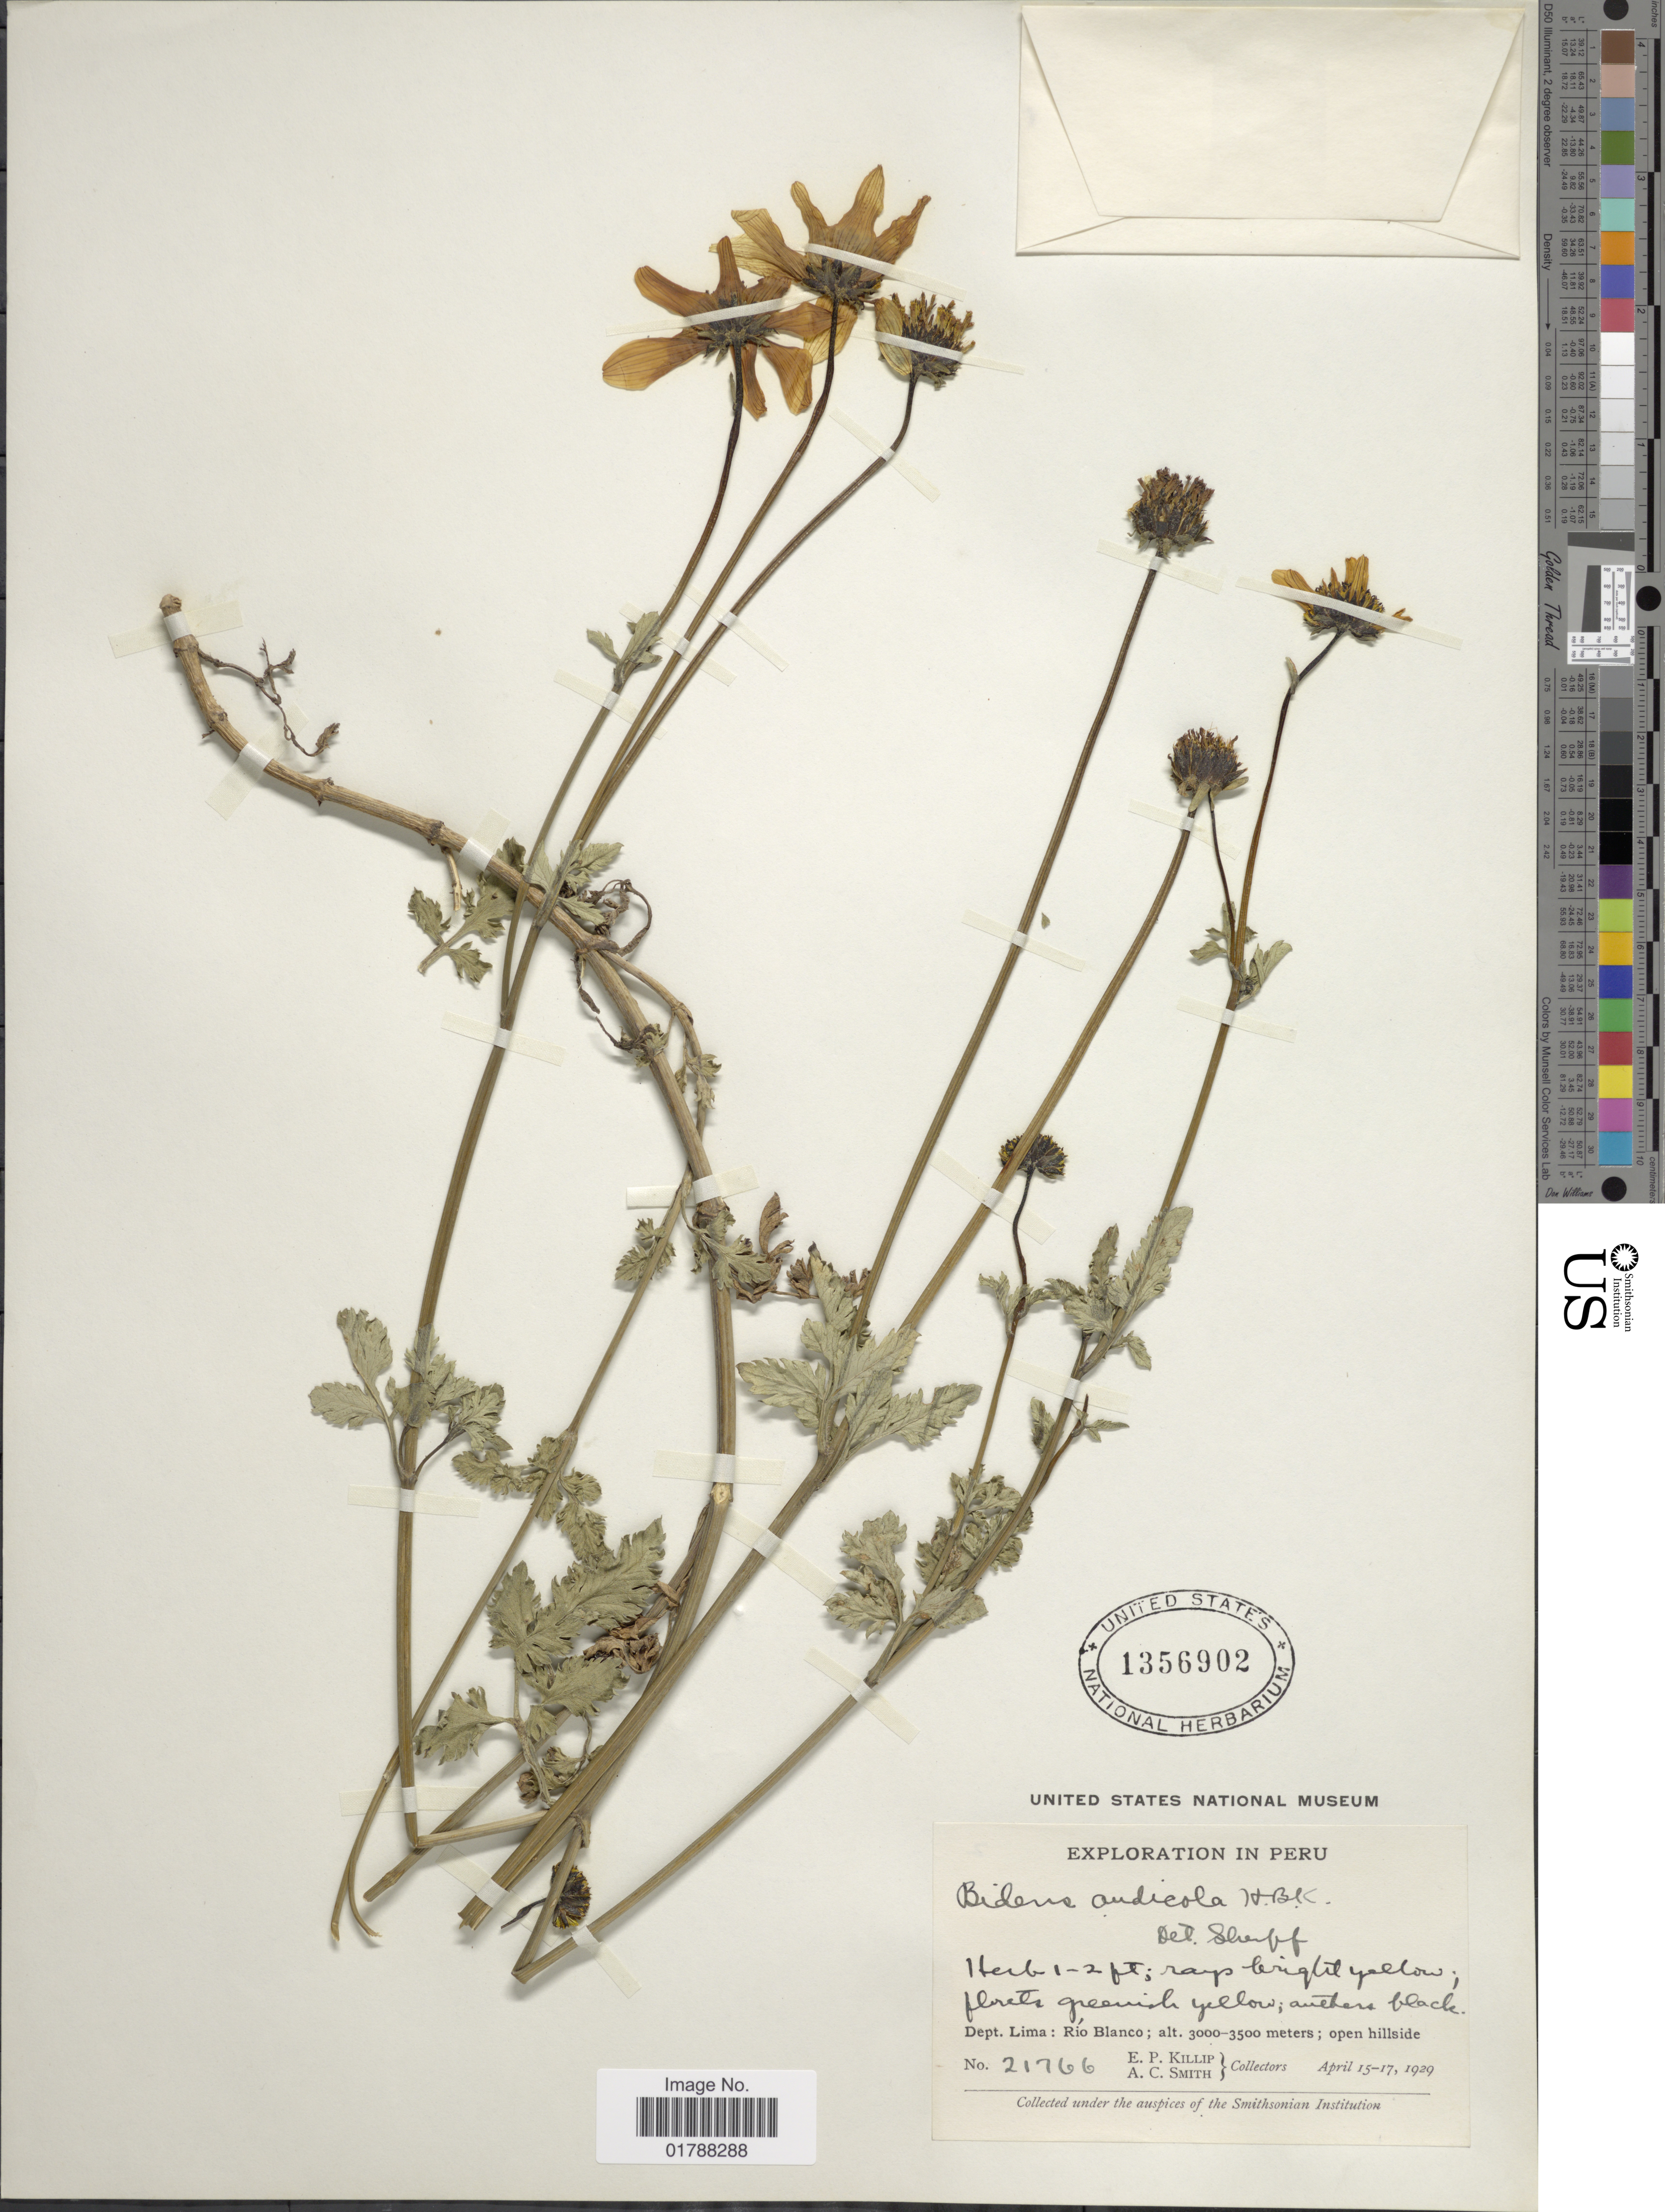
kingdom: Plantae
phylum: Tracheophyta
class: Magnoliopsida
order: Asterales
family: Asteraceae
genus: Bidens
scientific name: Bidens andicola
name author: Kunth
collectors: E. P. Killip & A. C. Smith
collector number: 21766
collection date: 1929-04-15/1929-04-17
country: Peru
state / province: Lima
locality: Río Blanco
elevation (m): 3000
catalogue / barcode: US 1356902